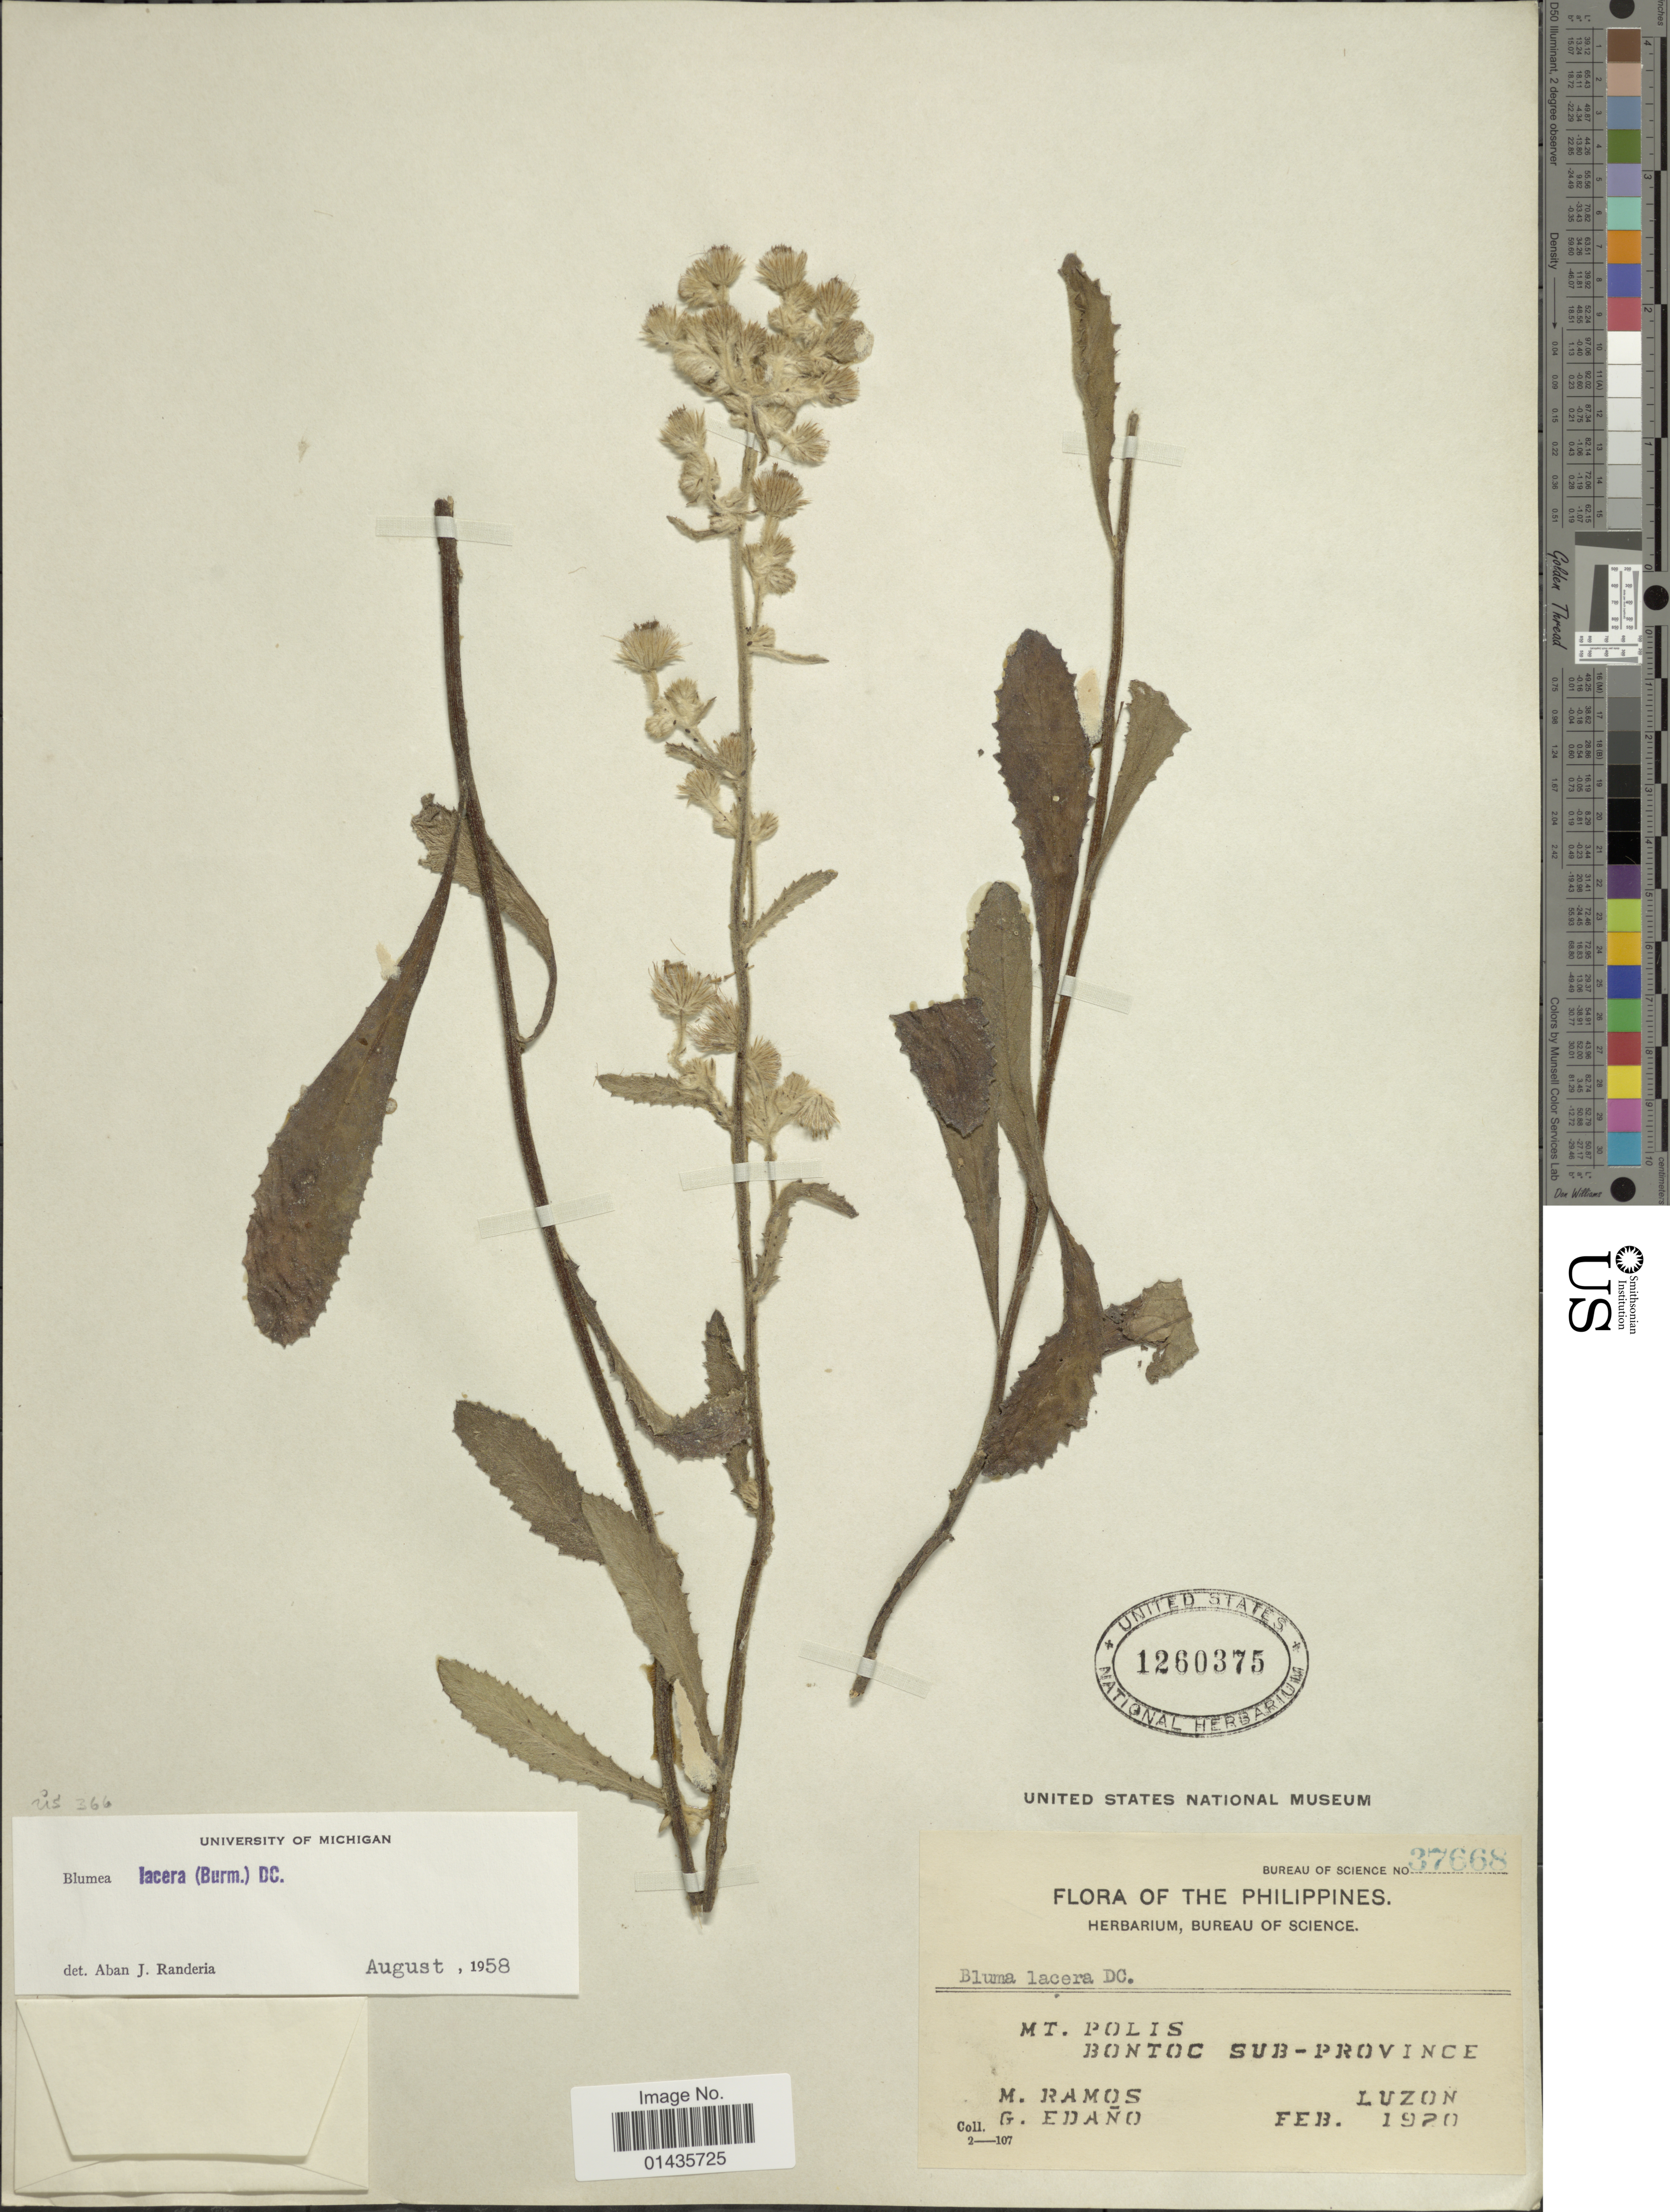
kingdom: Plantae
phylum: Tracheophyta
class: Magnoliopsida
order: Asterales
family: Asteraceae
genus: Blumea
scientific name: Blumea lacera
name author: (Roxb.) DC.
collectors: M. Ramos & G. Edaño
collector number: Bureau of Science 37668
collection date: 1920-02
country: Philippines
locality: Mt. Polis, Bontoc Sub-Province, Luzon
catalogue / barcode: US 1260375